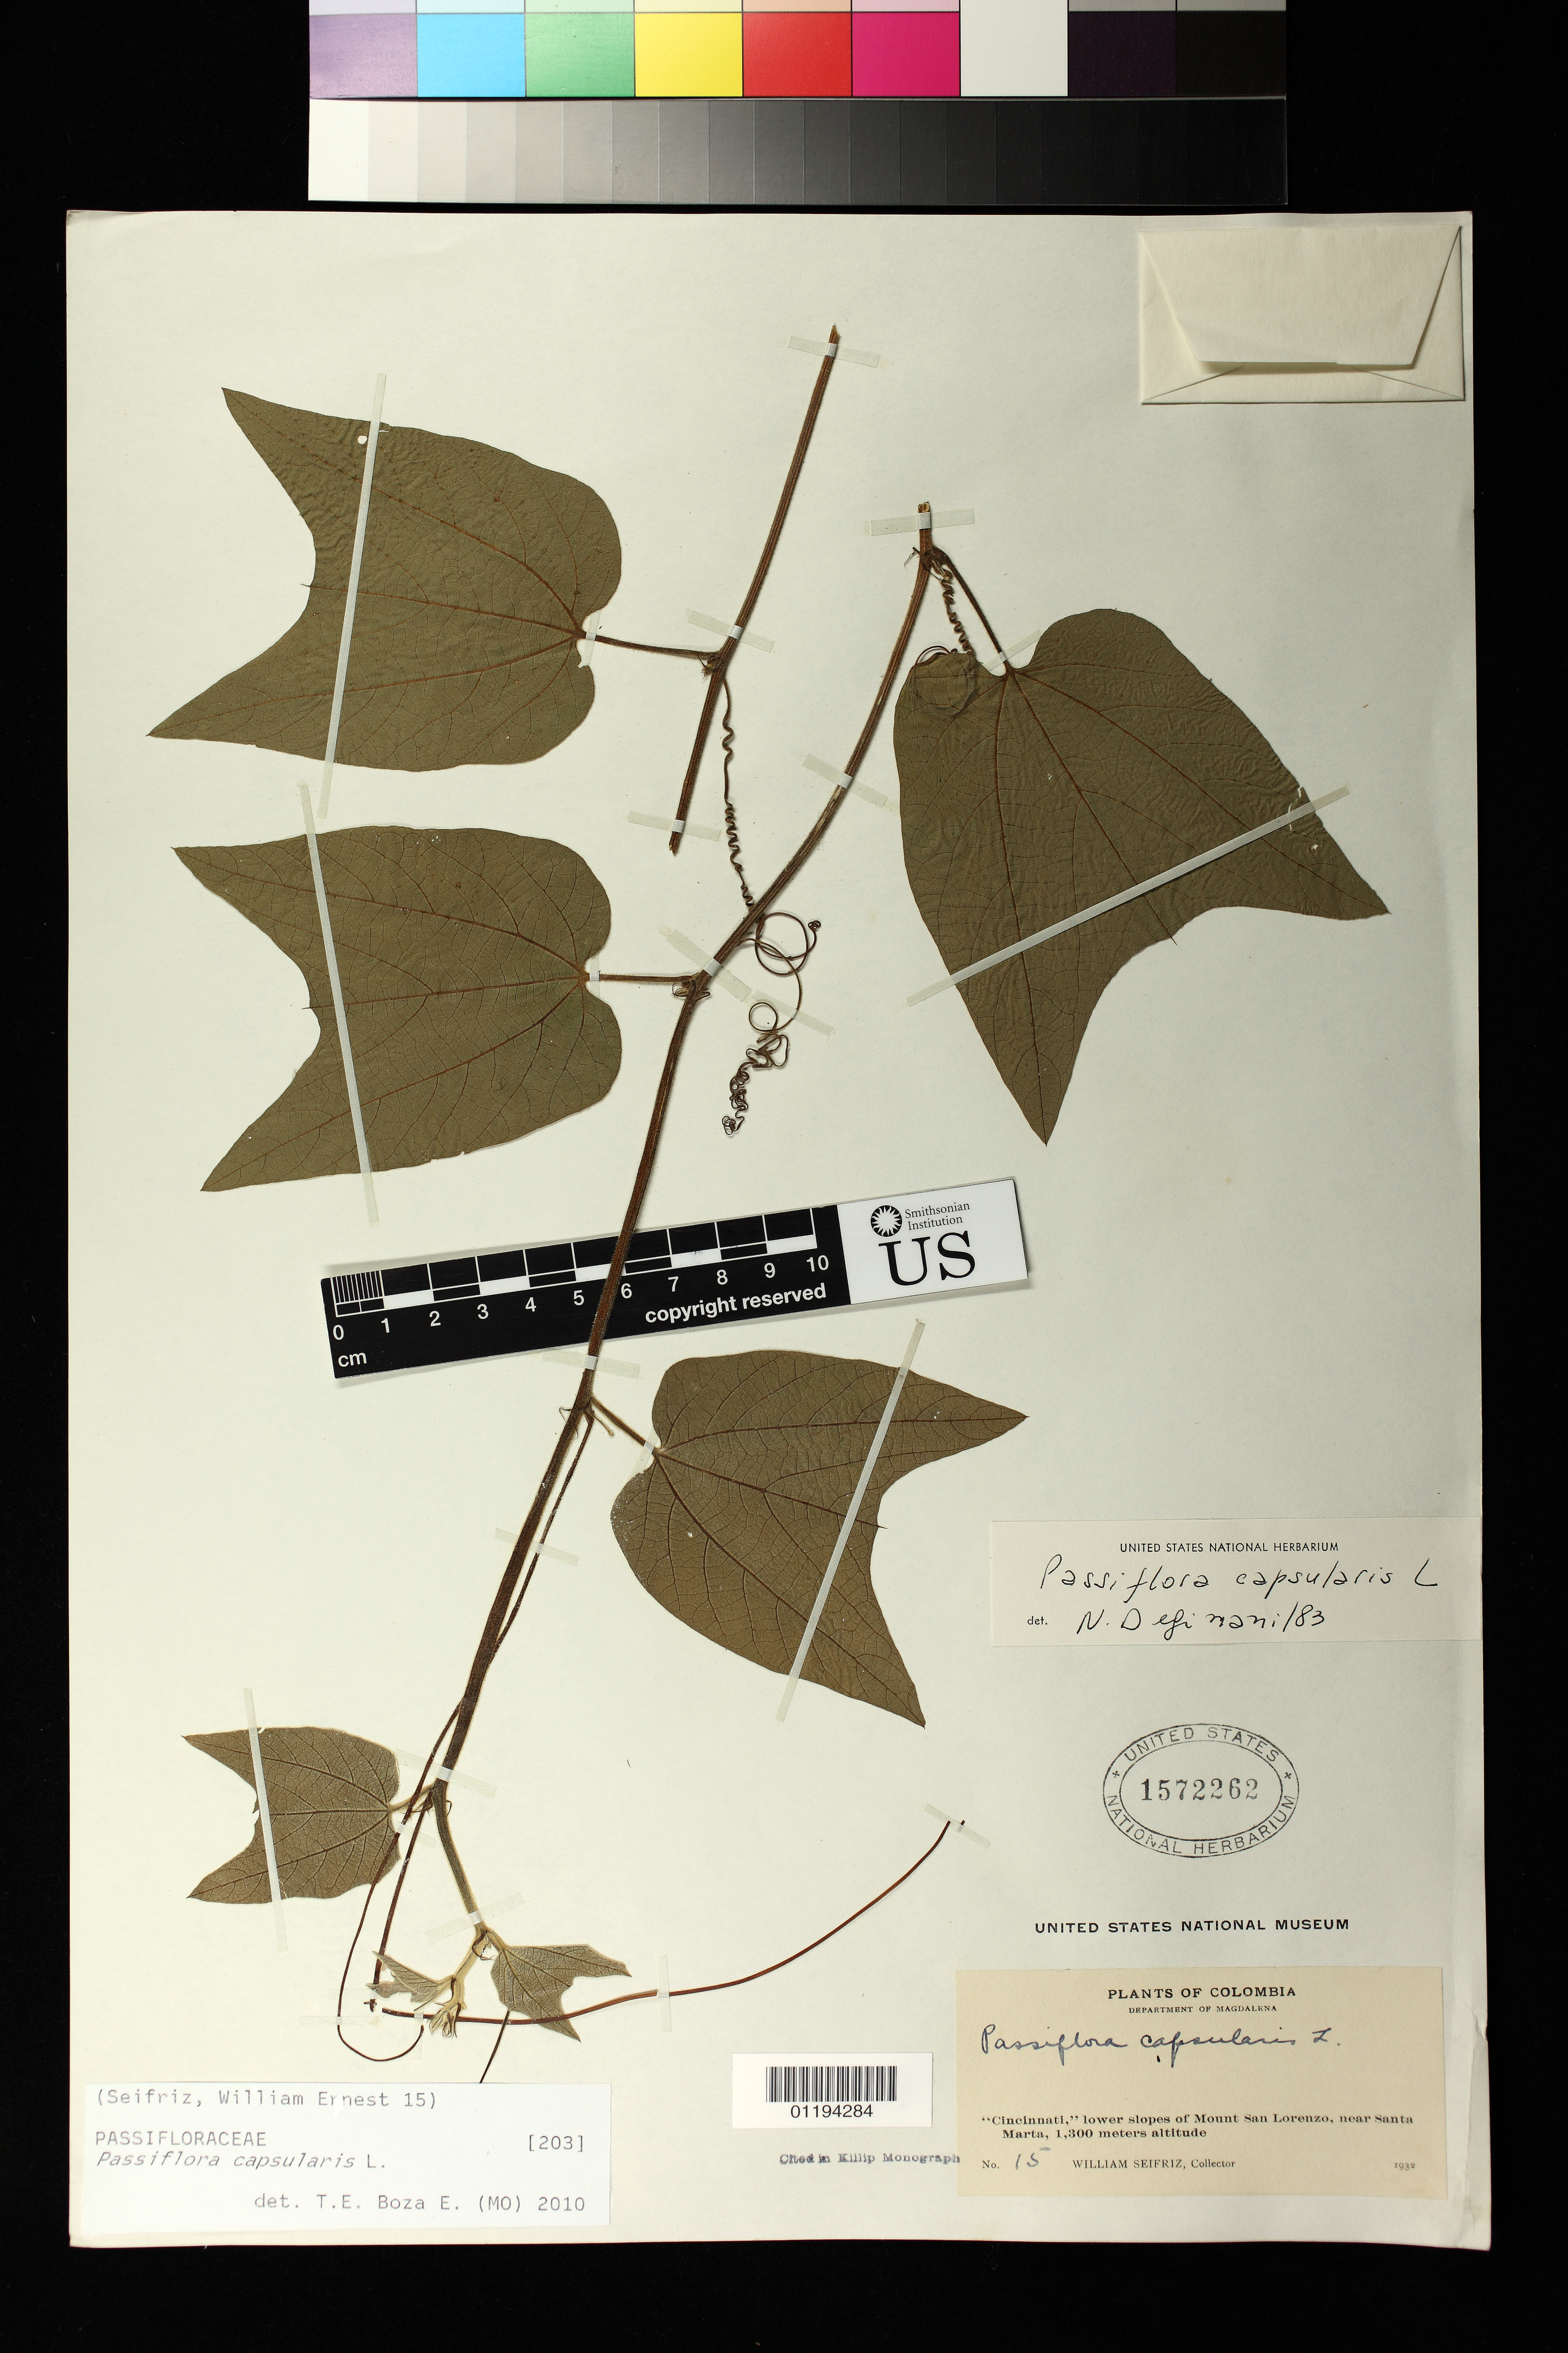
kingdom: Plantae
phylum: Tracheophyta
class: Magnoliopsida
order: Malpighiales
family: Passifloraceae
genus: Passiflora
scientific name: Passiflora capsularis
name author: L.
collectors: W. Seifriz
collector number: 15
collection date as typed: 1932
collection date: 1932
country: Colombia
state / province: Magdalena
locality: "Cincinati" lower slopes of Mount San Lorenzo, near Santa Marta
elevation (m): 1300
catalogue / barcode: US 1572262